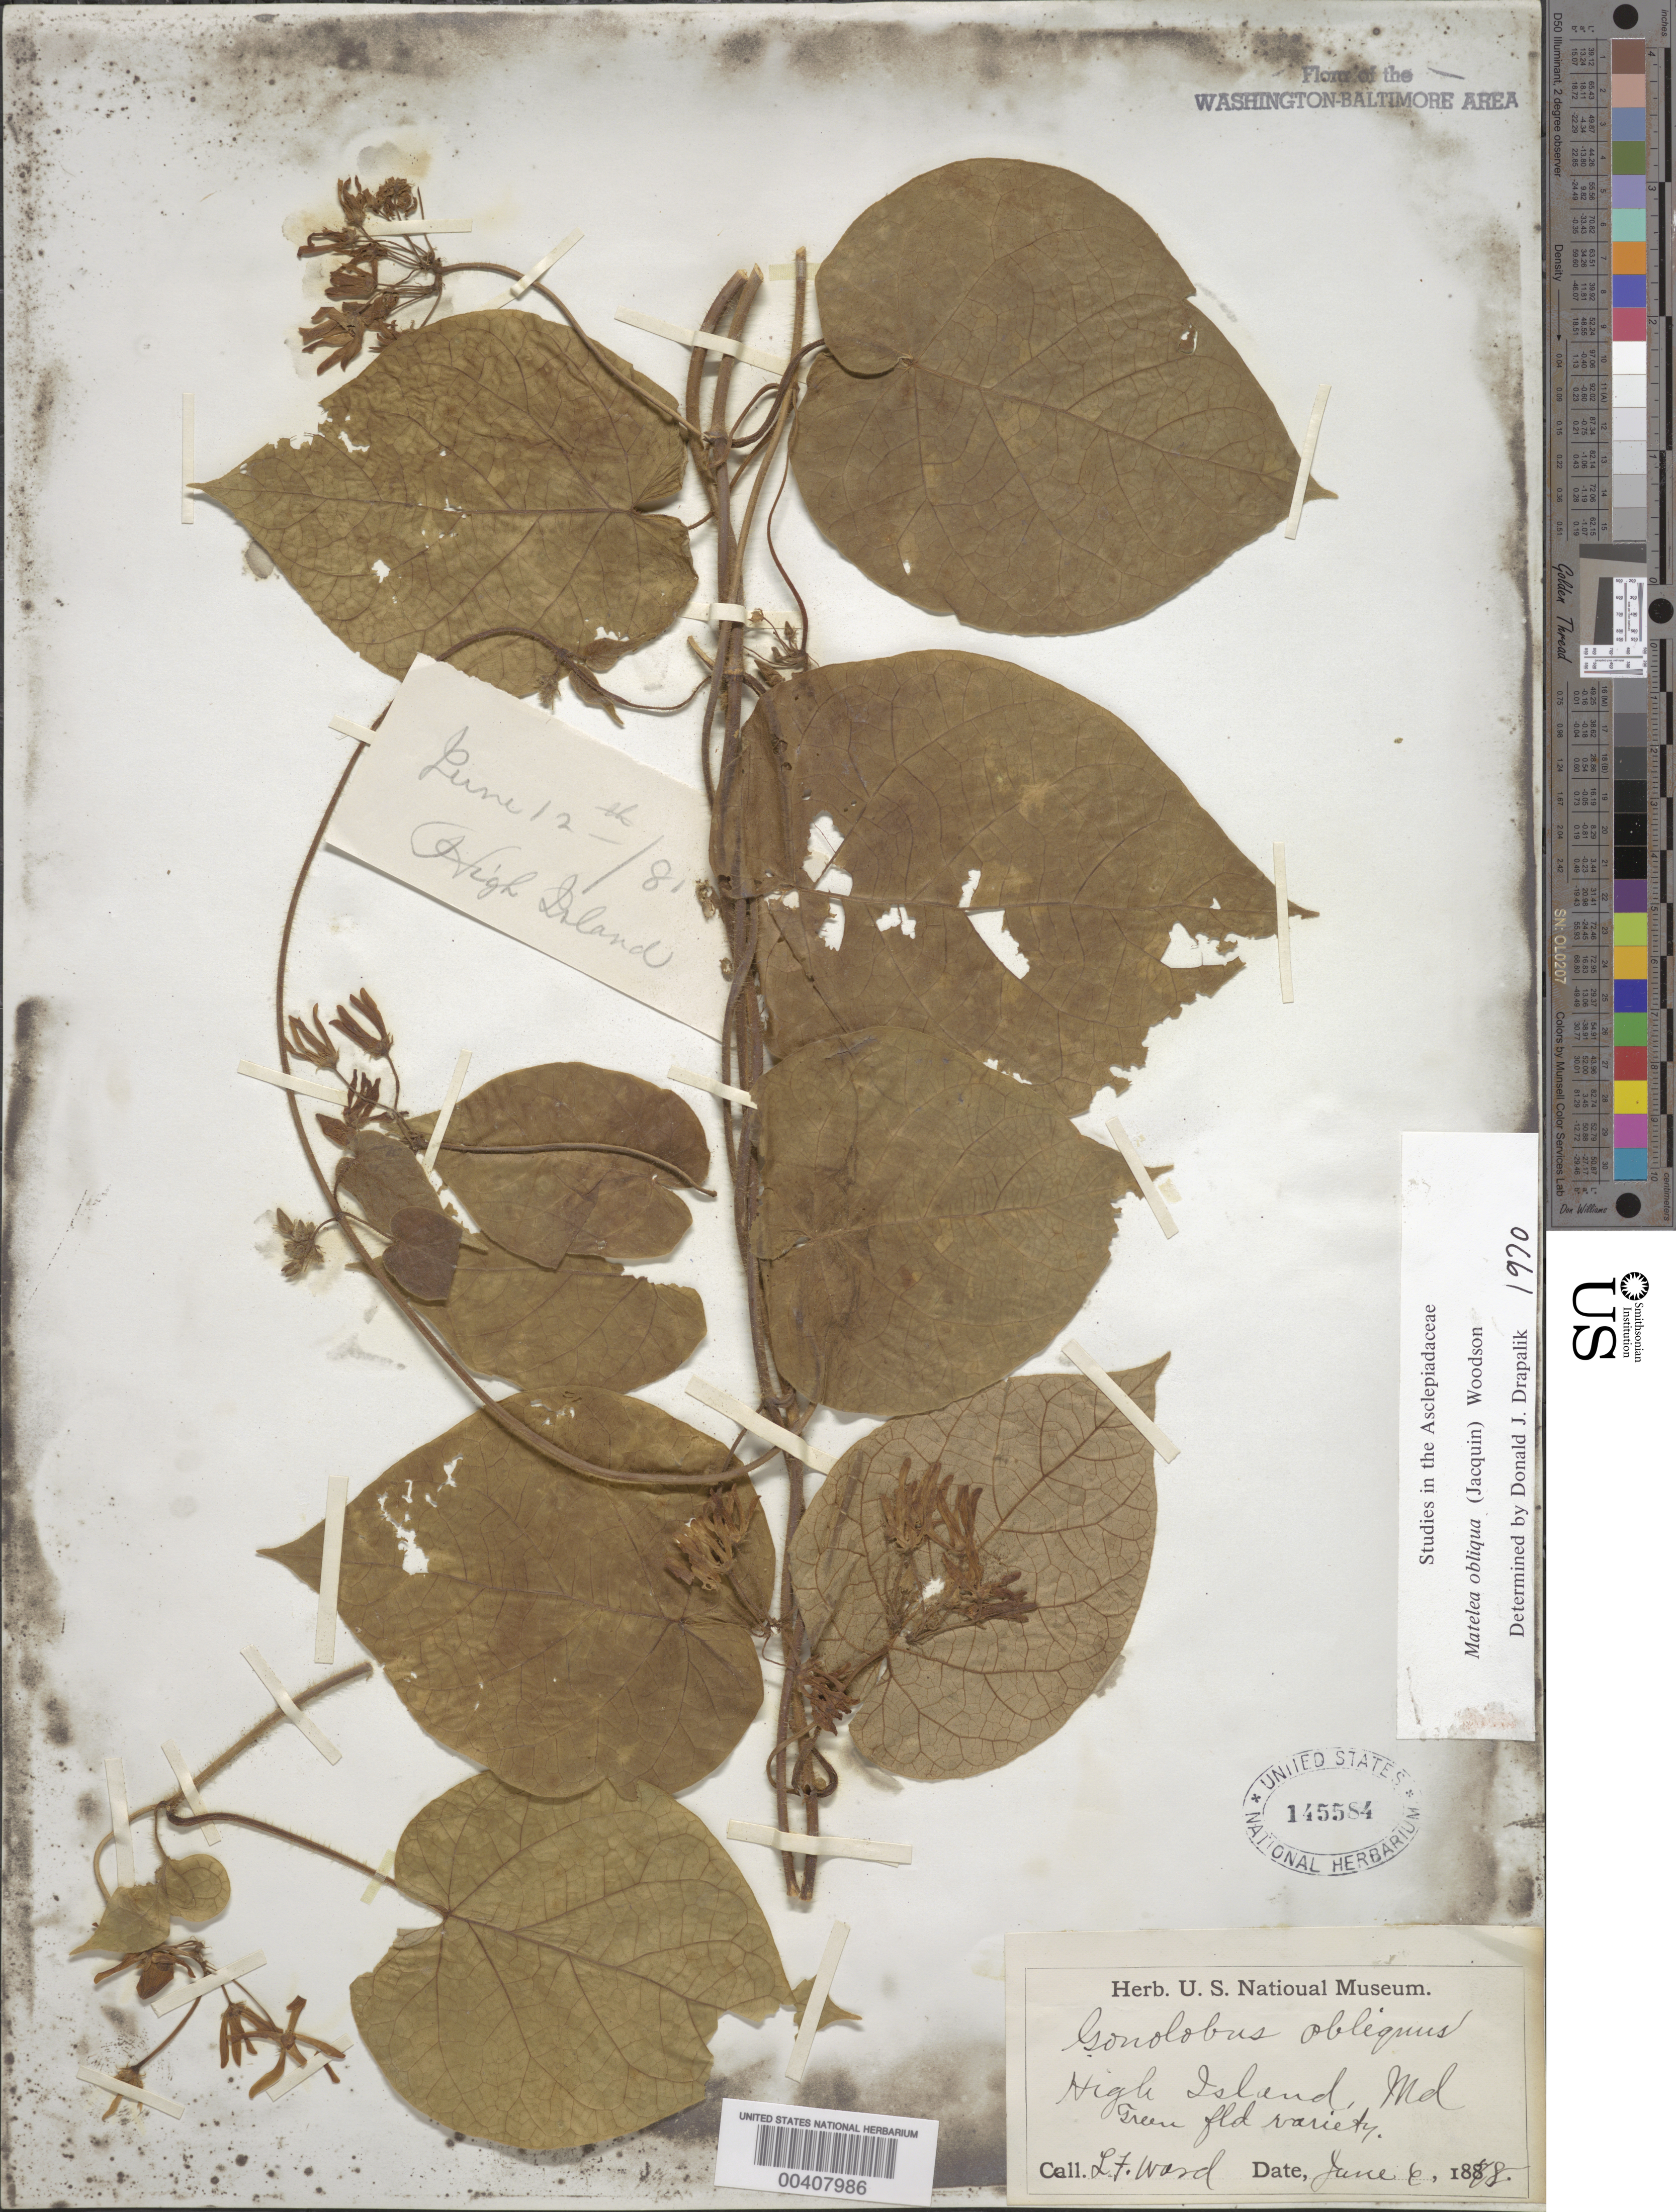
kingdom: Plantae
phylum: Tracheophyta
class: Magnoliopsida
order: Gentianales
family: Apocynaceae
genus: Matelea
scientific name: Matelea obliqua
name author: (Jacq.) Woodson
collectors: L. F. Ward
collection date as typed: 06 Jun 1878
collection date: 1878-06-06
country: United States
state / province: Maryland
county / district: Montgomery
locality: High Island C. & O. Canal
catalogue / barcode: US 145584